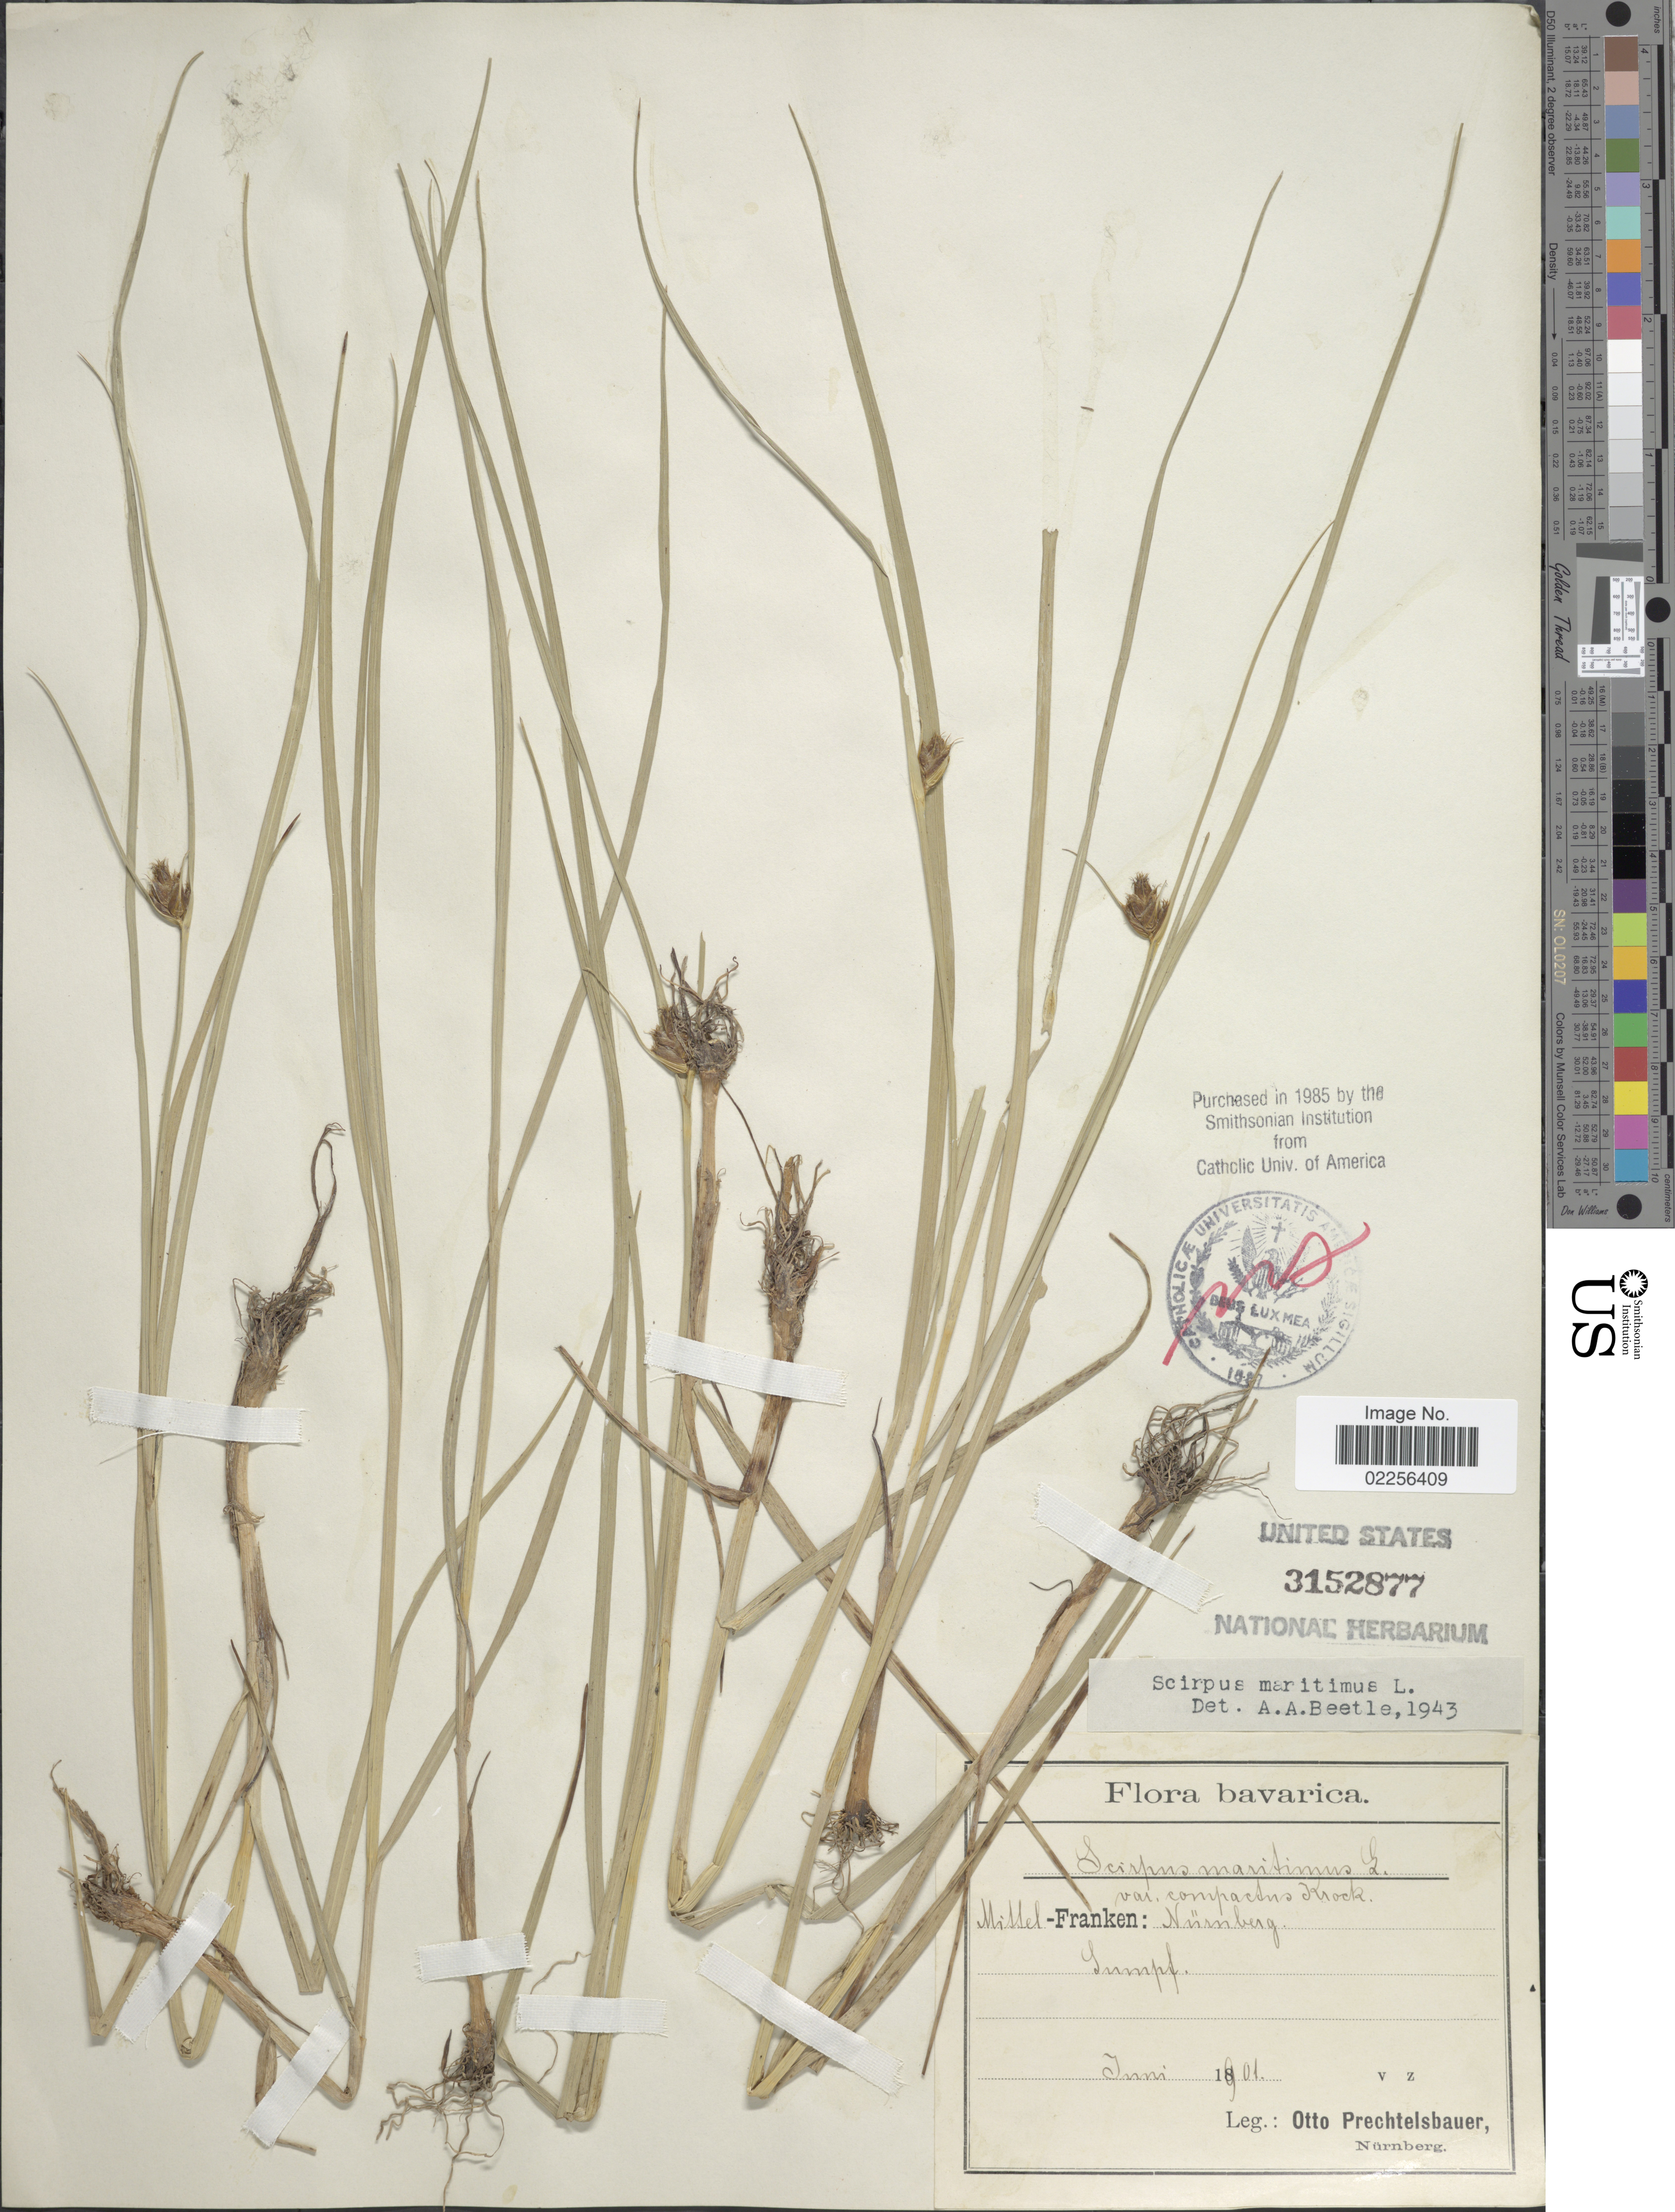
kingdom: Plantae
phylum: Tracheophyta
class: Liliopsida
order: Poales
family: Cyperaceae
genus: Bolboschoenus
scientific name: Bolboschoenus maritimus subsp. maritimus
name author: (L.) Palla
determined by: Strong, Mark T., (BOT), Smithsonian Institution - National Museum of Natural History (UNITED STATES)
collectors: O. Prechtelsbauer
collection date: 1901-06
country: Germany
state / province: Bayern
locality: Bavarica, Mittel-Franken, Nurnberg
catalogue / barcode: US 3152877